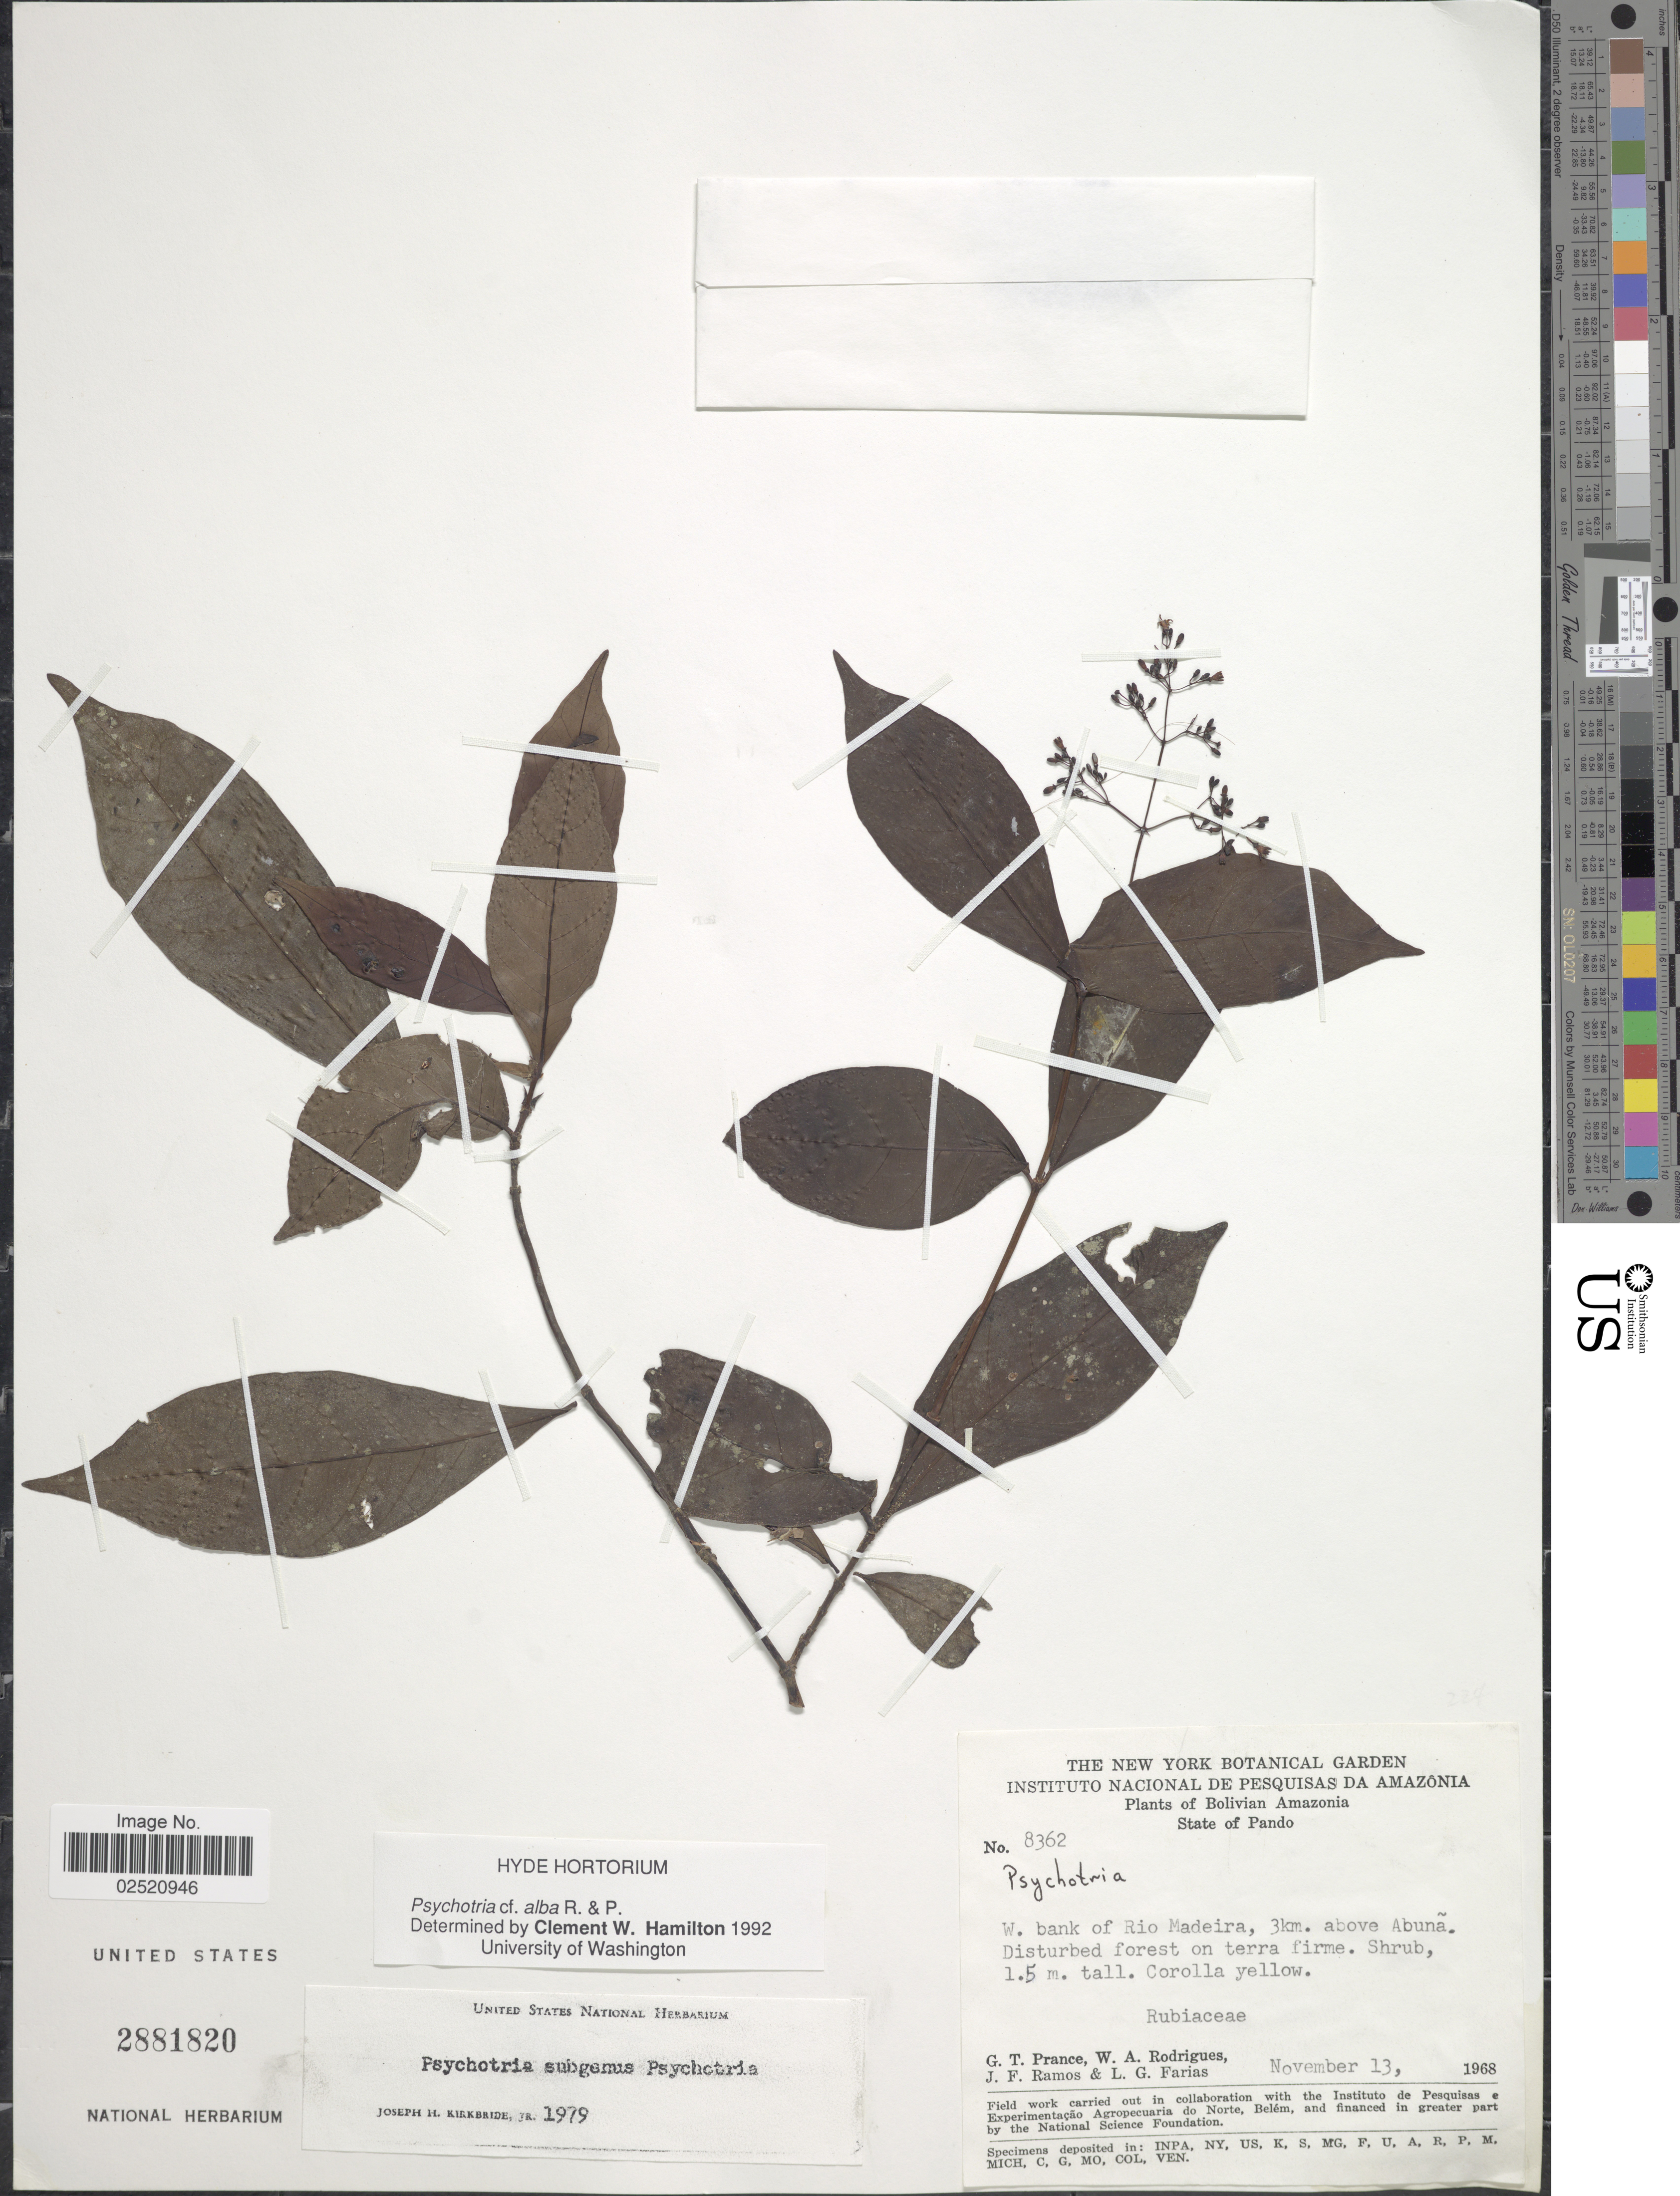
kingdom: Plantae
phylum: Tracheophyta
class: Magnoliopsida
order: Gentianales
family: Rubiaceae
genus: Psychotria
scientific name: Psychotria alba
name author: Ruiz & Pav.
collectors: G. T. Prance, W. A. Rodrigues, J. F. Ramos & L. G. Farias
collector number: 8362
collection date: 1968-11-13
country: Bolivia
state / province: Pando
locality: Bolivian Amazonia, W. bank of Rio Madeira, 3km. above Abuna, disturbed forest on terra firme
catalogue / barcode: US 2881820